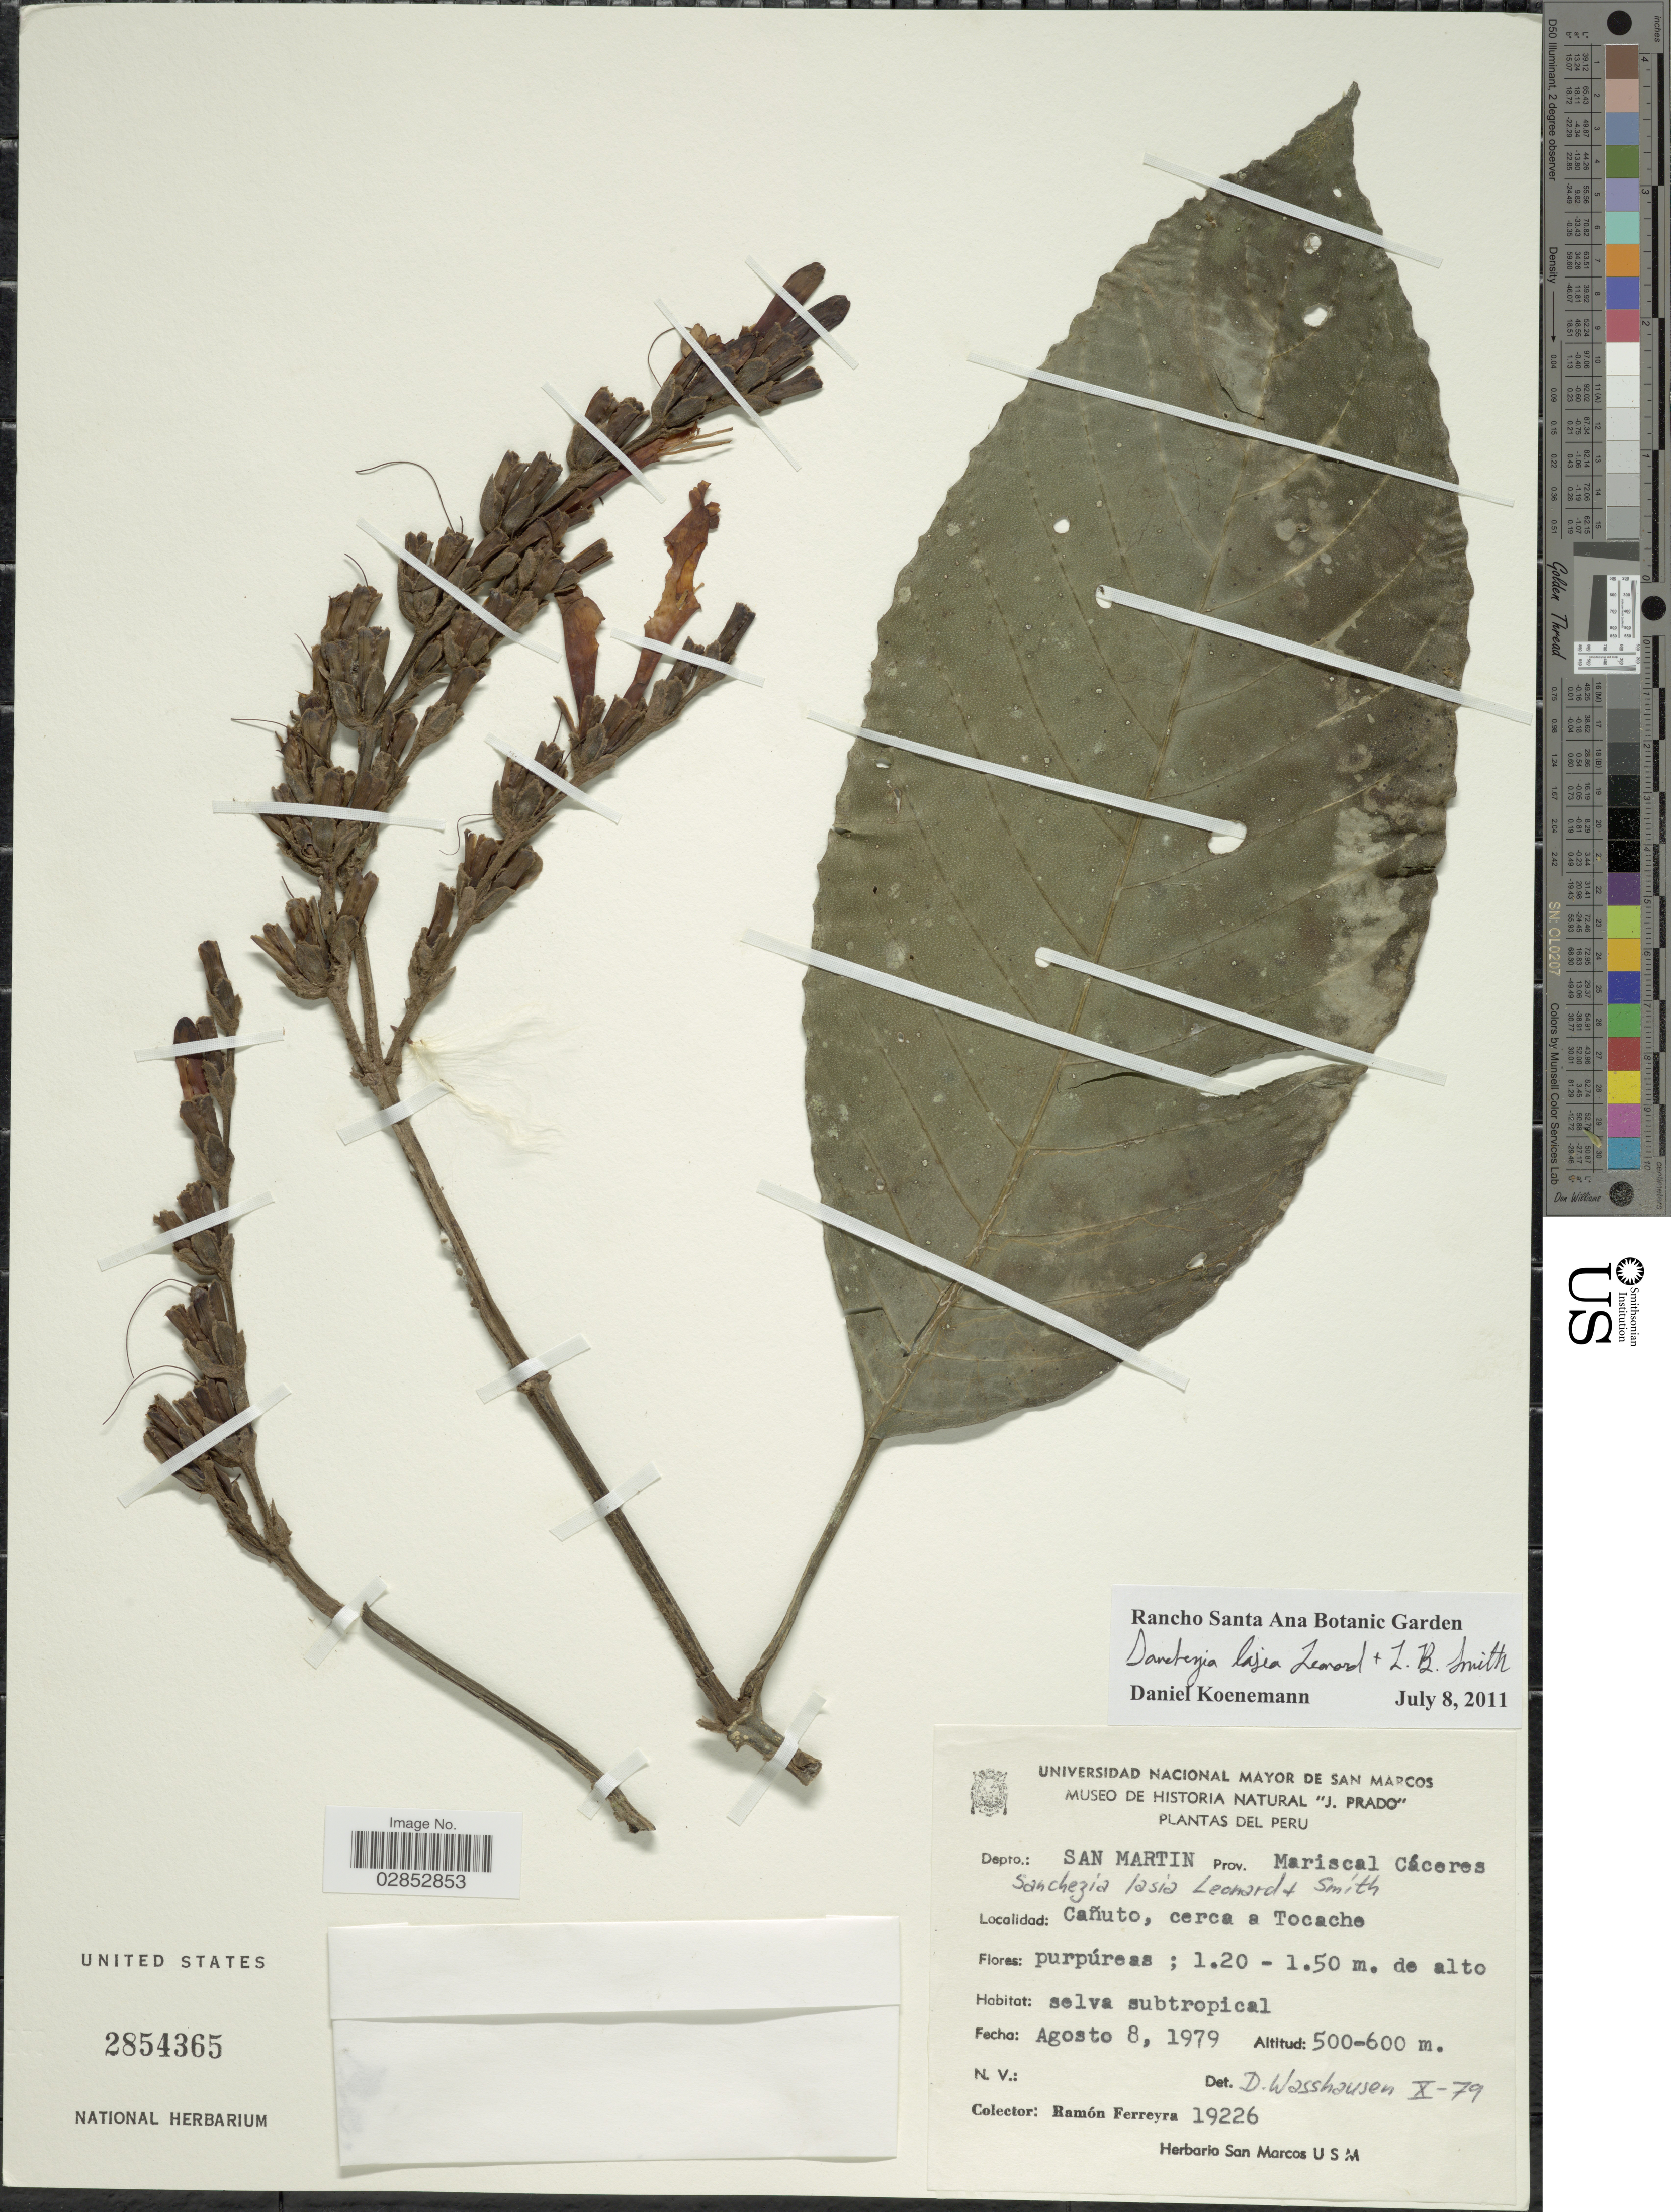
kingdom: Plantae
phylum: Tracheophyta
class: Magnoliopsida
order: Lamiales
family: Acanthaceae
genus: Sanchezia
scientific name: Sanchezia lasia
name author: Leonard & L.B. Sm.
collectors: R. A. Ferreyra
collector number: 19226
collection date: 1979-08-08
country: Peru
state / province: San Martín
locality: Depto.: San Martin. Prov. Mariscal Cáceres. Cañuto, cerca a Tocache.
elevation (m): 500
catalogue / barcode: US 2854365